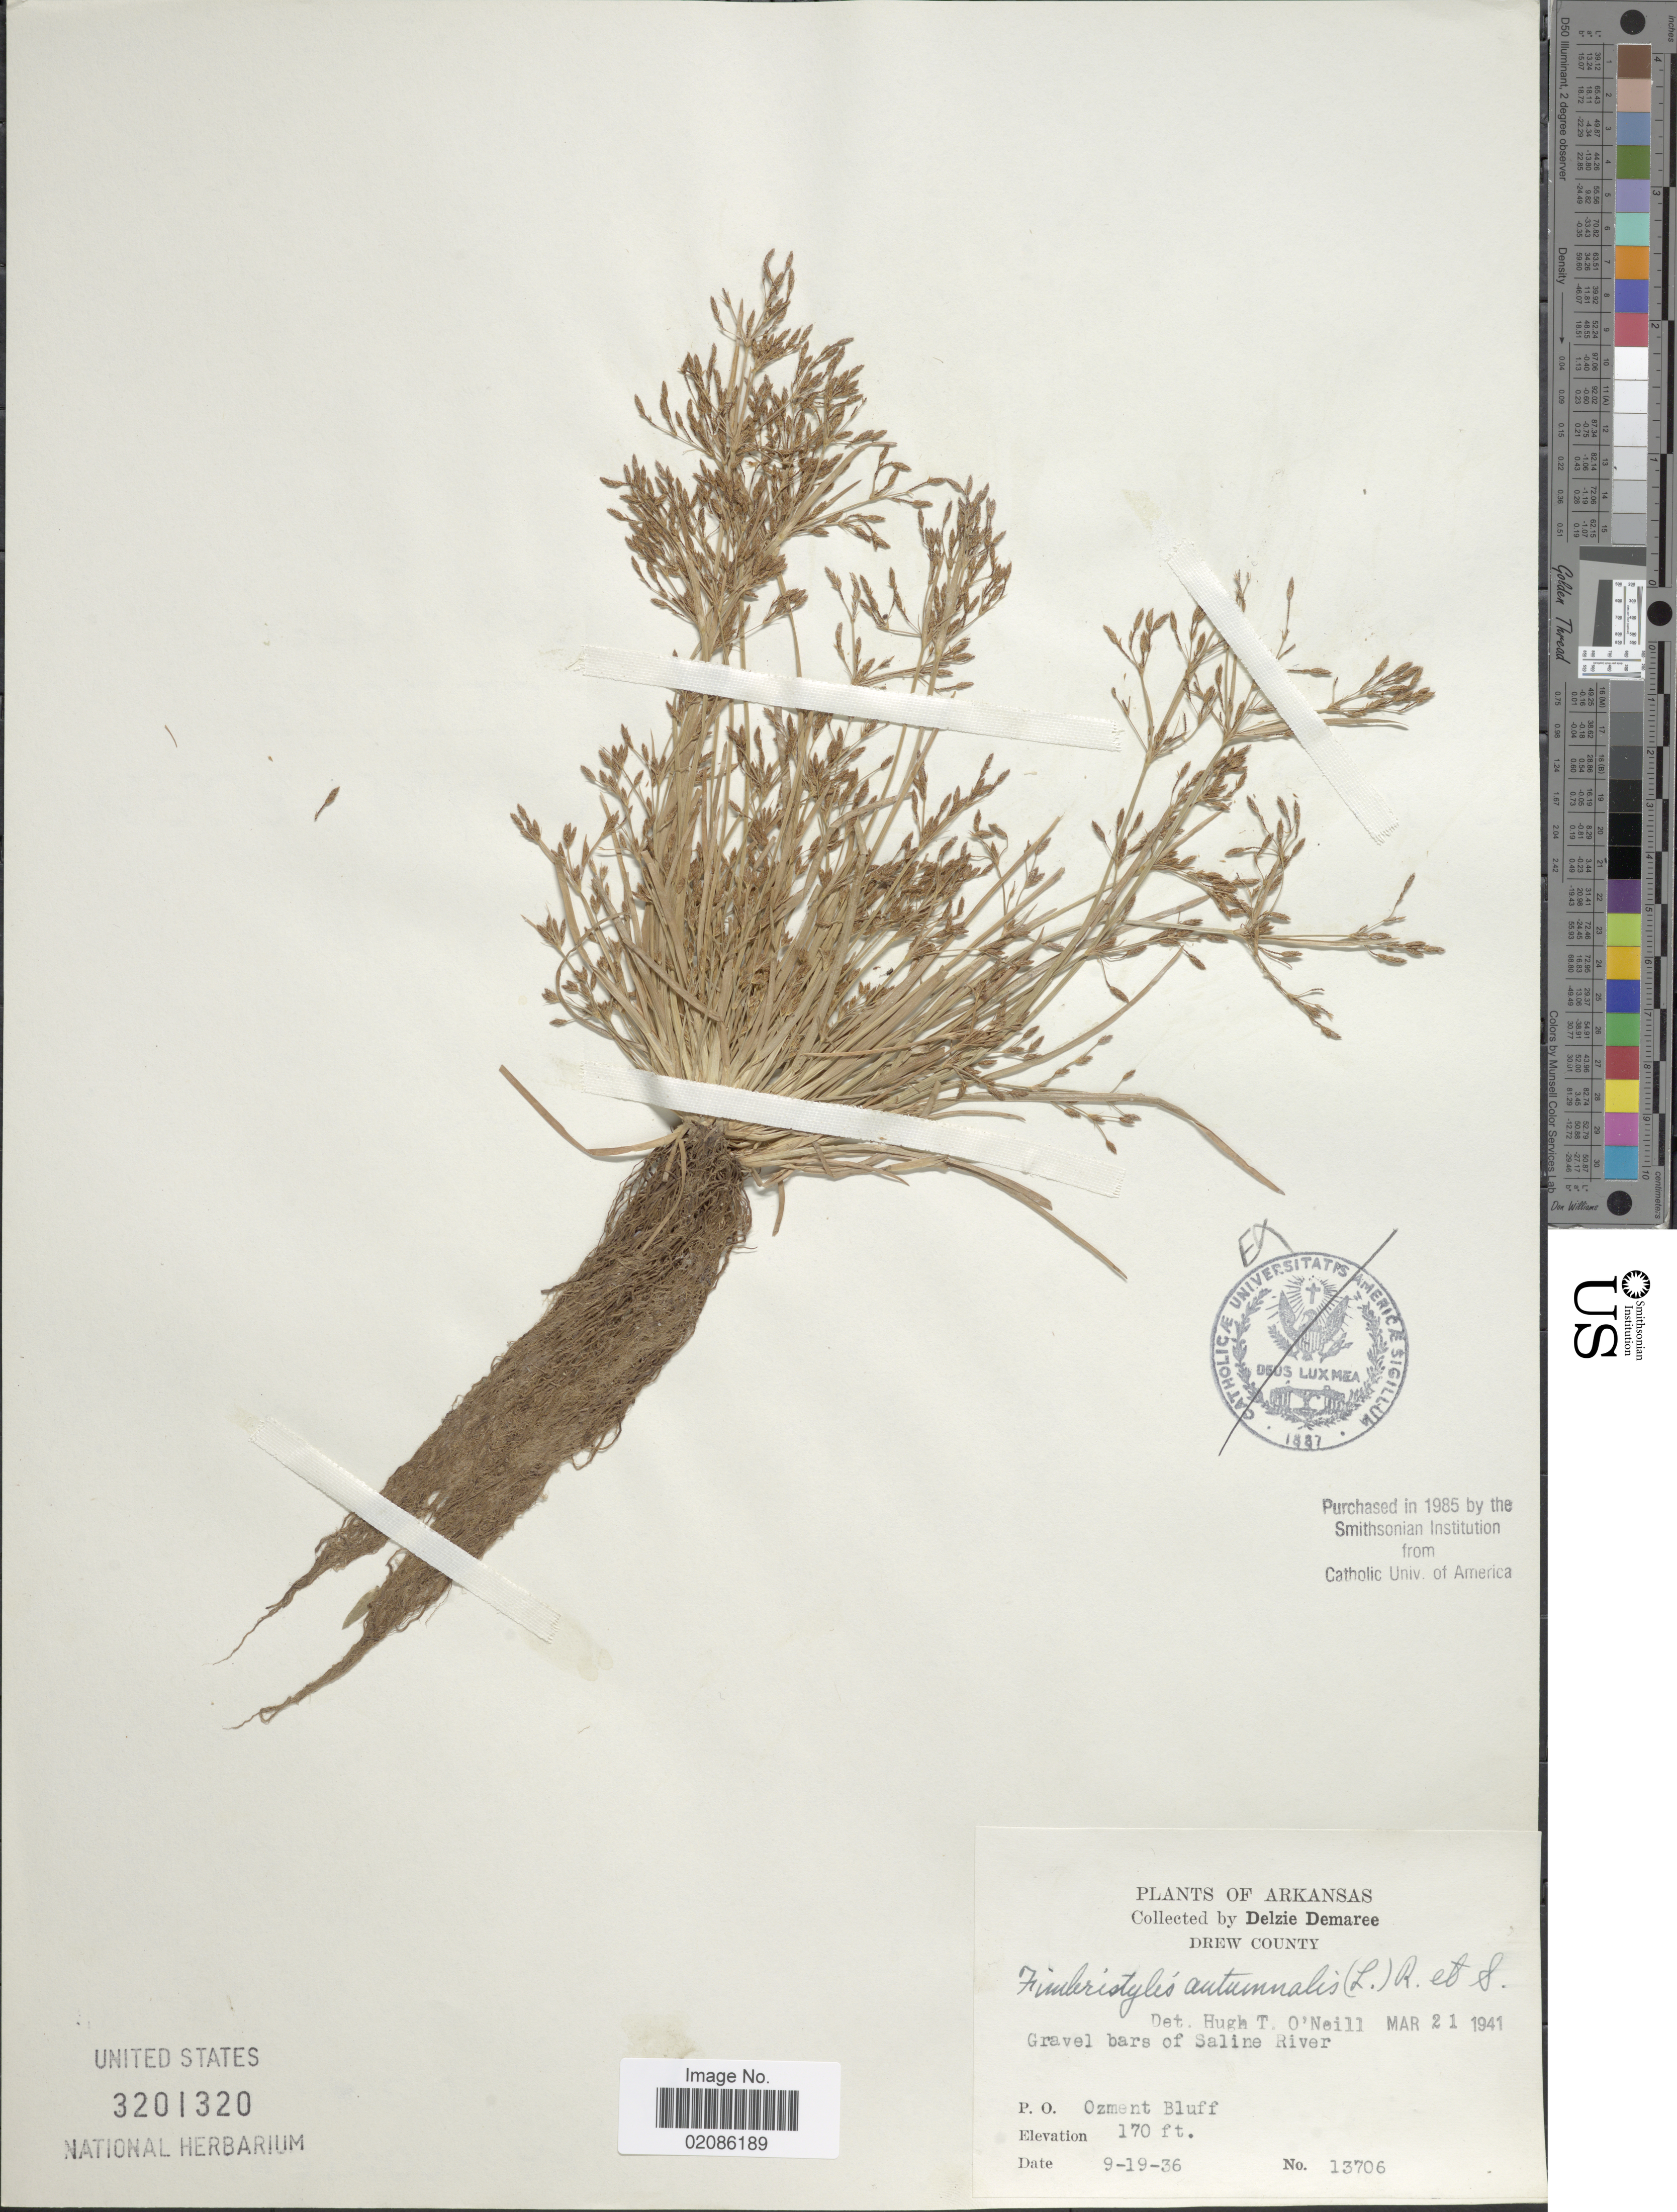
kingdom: Plantae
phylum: Tracheophyta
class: Liliopsida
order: Poales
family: Cyperaceae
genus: Fimbristylis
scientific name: Fimbristylis autumnalis (L.) Roem. & Schult.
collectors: D. Demaree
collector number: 13706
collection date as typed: Transcribed d/m/y: 19/9/36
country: United States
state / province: Arkansas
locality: Drew County, Gravel bars of Saline River, P.O. Ozment Bluff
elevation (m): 52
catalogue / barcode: US 3201320